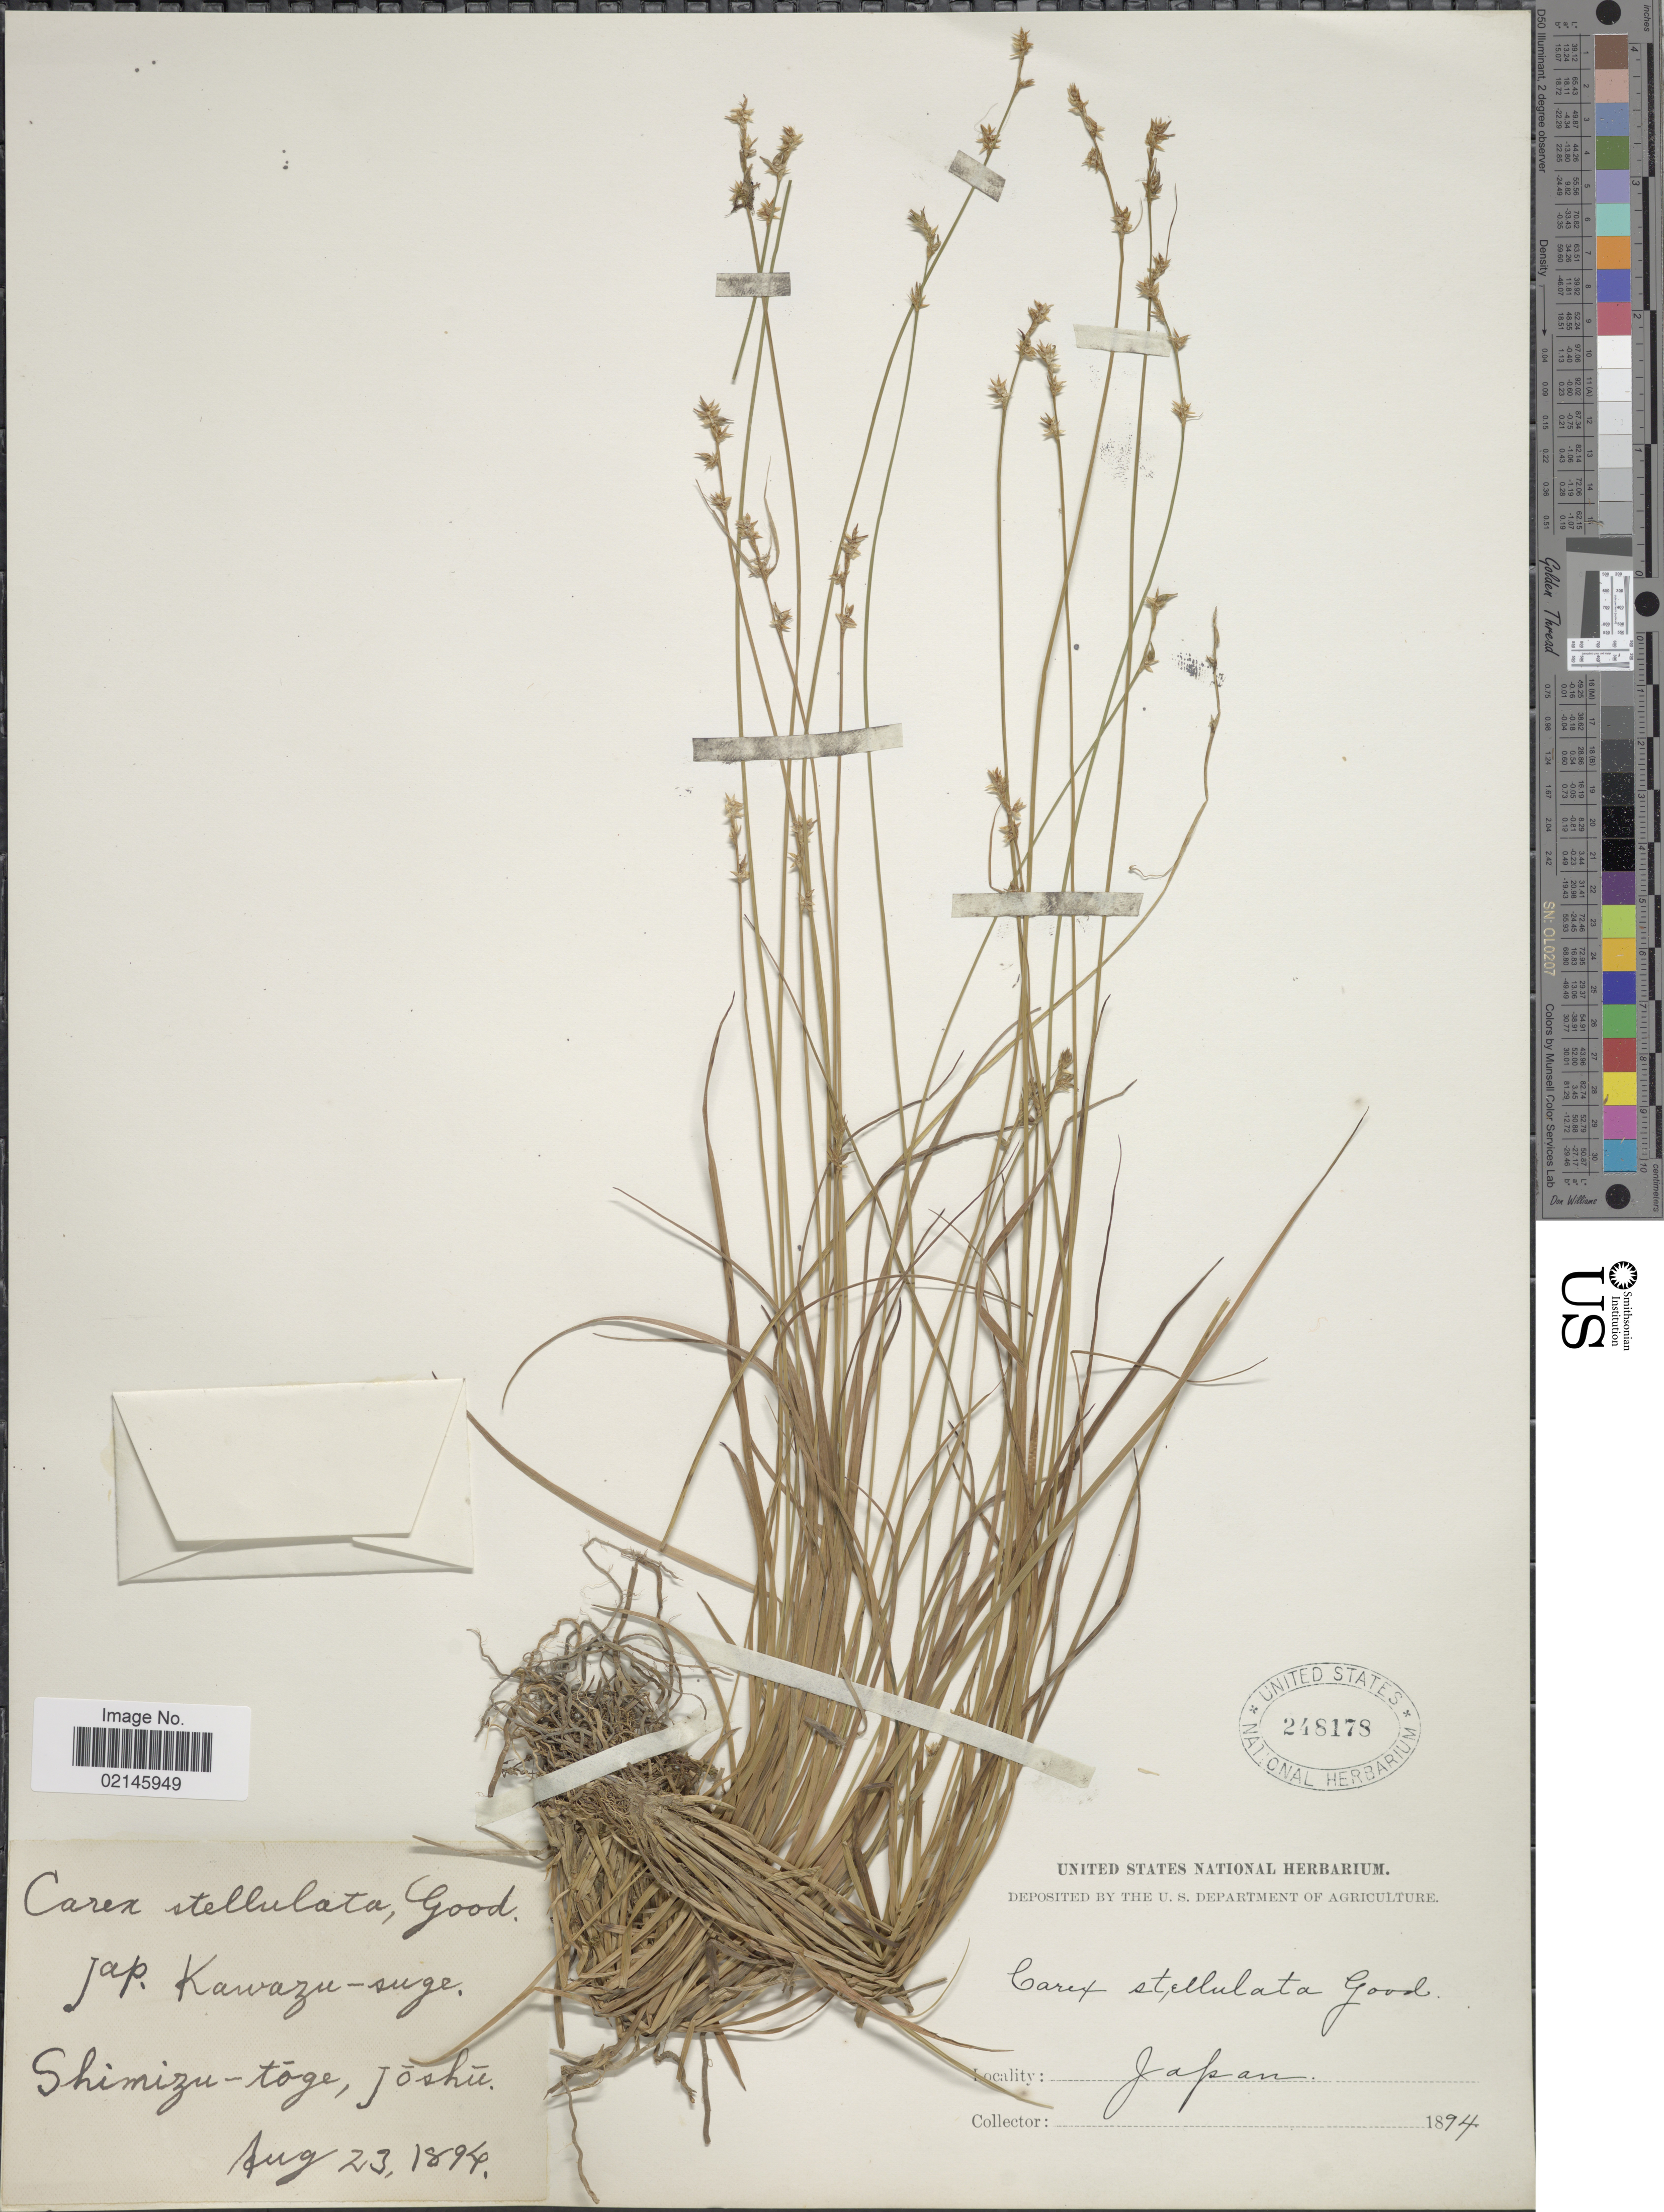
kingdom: Plantae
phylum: Tracheophyta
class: Liliopsida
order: Poales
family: Cyperaceae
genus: Carex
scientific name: Carex echinata subsp. echinata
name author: Murray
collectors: ex herb. United States National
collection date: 1894-08-23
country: Japan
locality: Shimizu-toge, Joshu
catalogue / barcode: US 248178